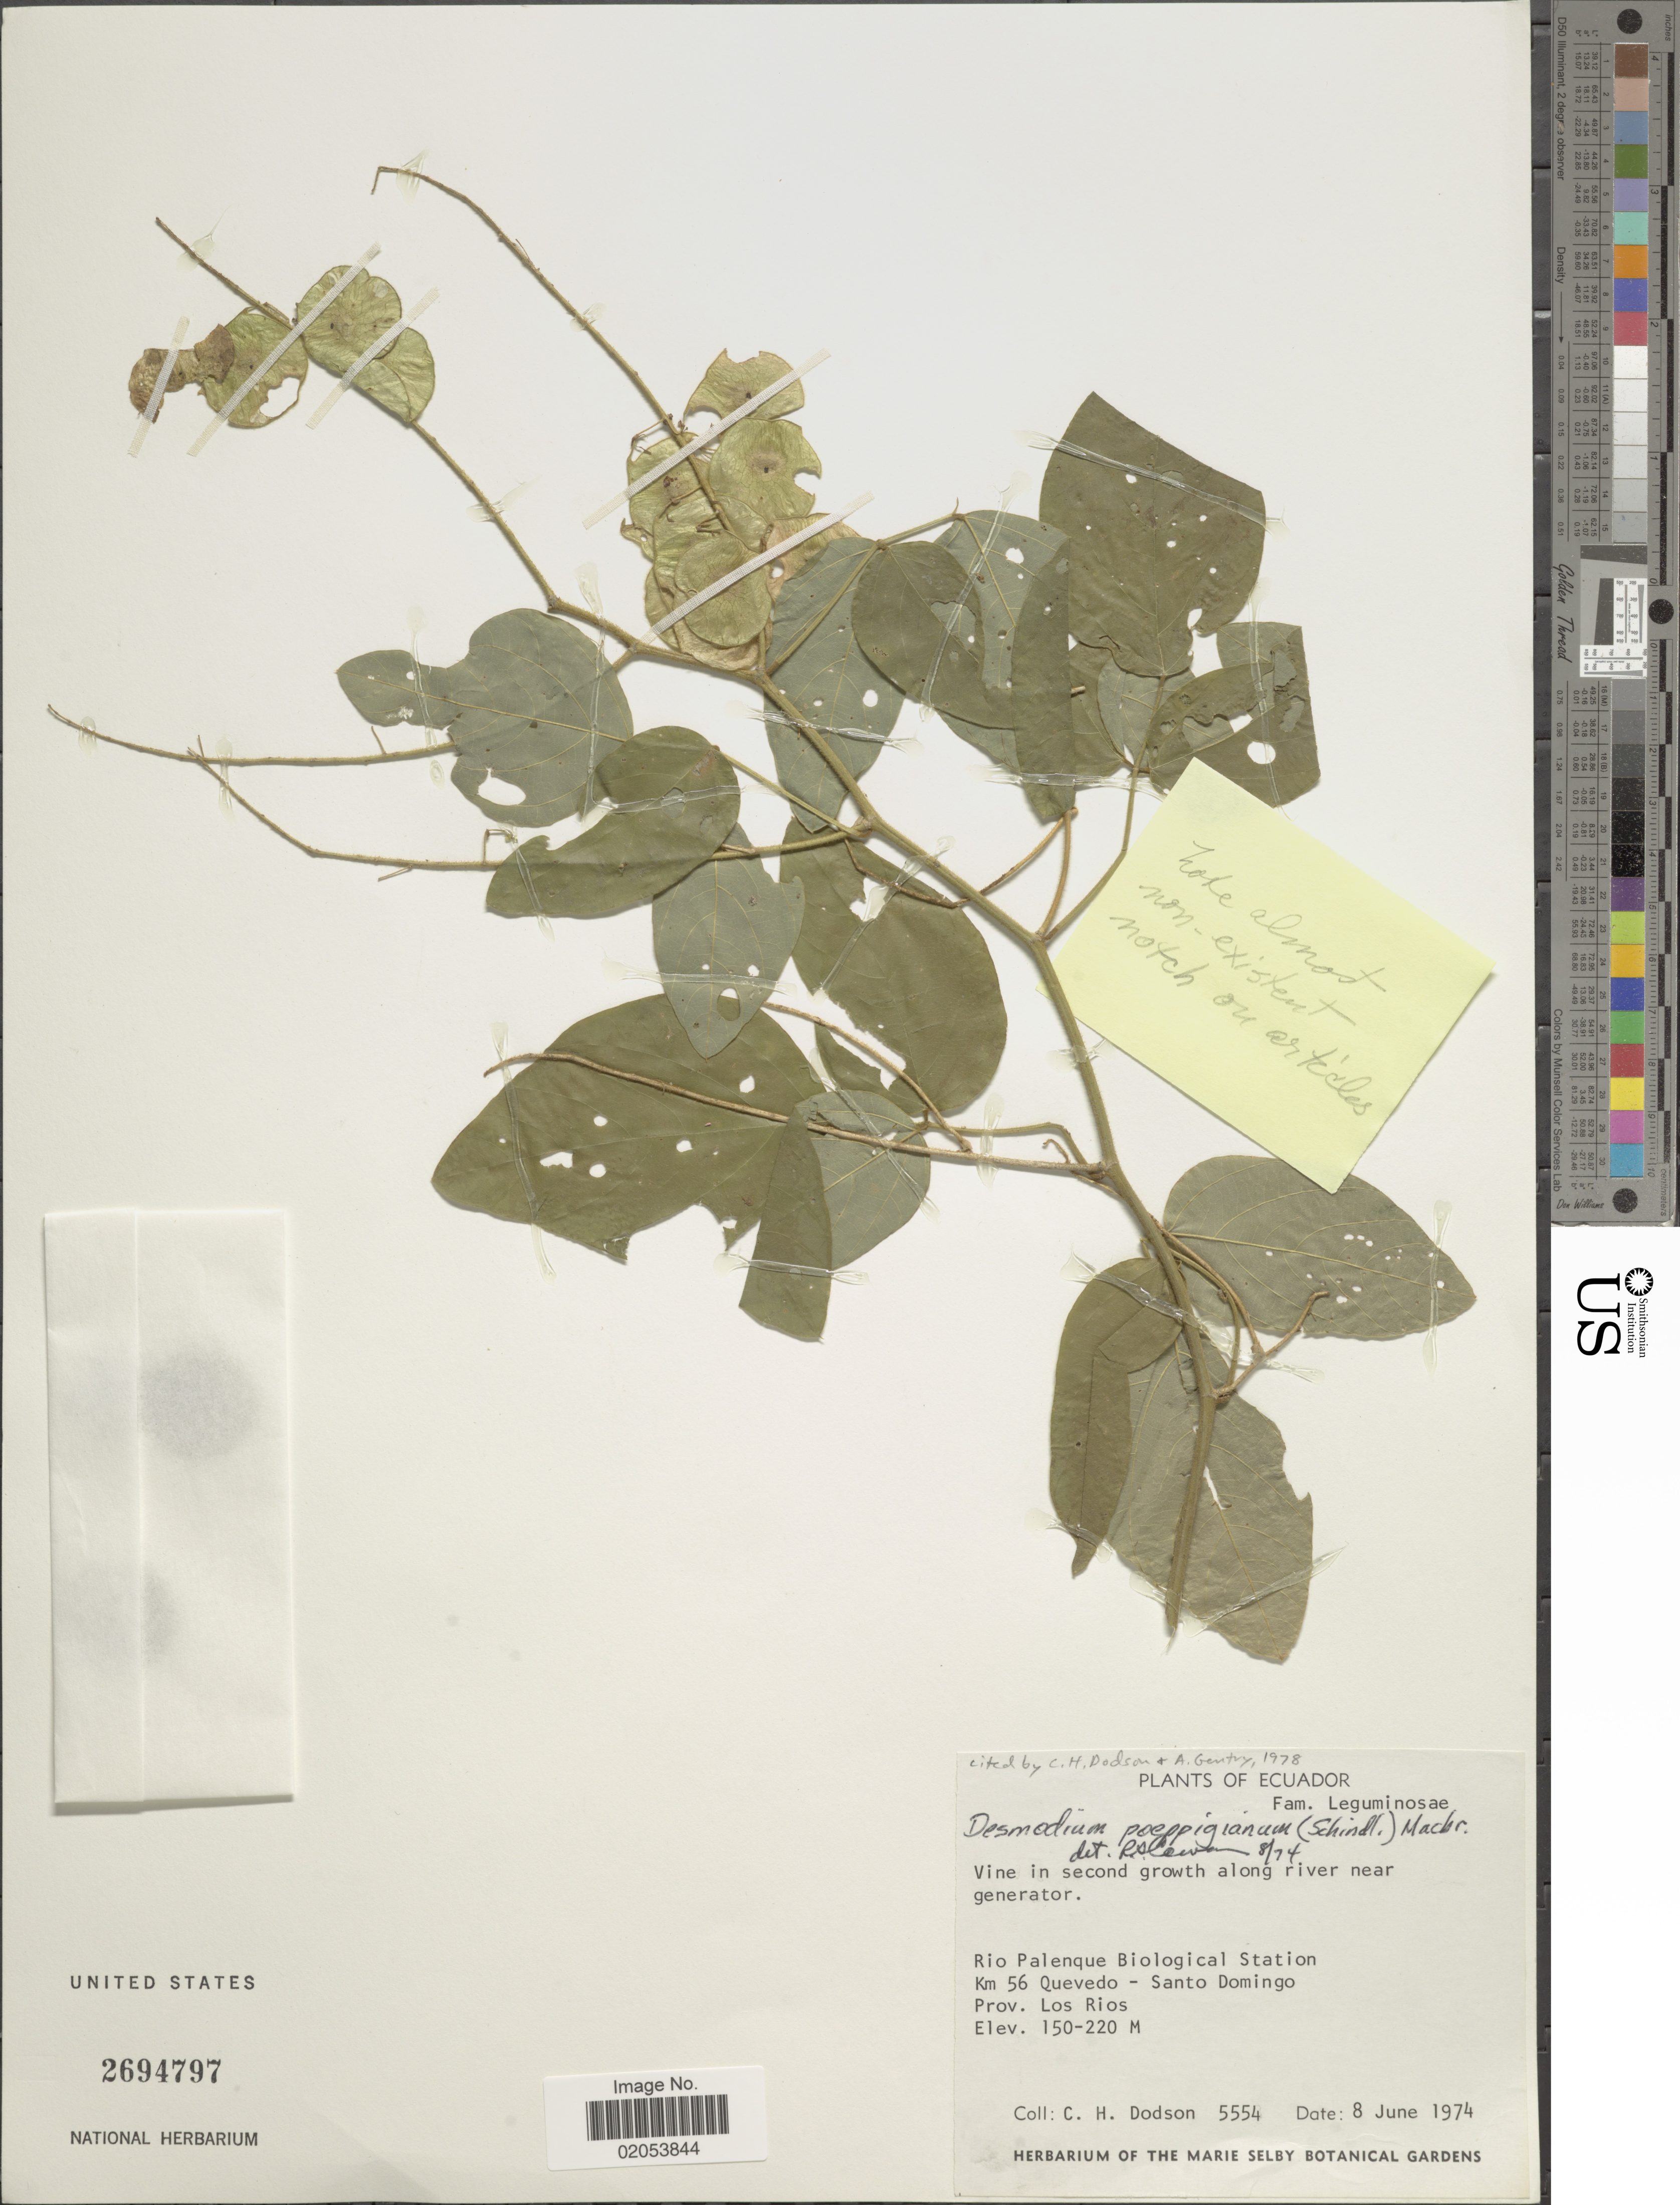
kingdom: Plantae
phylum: Tracheophyta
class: Magnoliopsida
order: Fabales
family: Fabaceae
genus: Desmodium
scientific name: Desmodium poeppigianum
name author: (Schindl.) J.F. Macbr.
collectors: C. H. Dodson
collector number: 5554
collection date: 1974-06-08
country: Ecuador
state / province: Los Ríos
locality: Rio Palenque Biological Station. Km 56 Quevedo - Santo Domingo. Prov. Los Rios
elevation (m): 150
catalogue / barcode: US 2694797